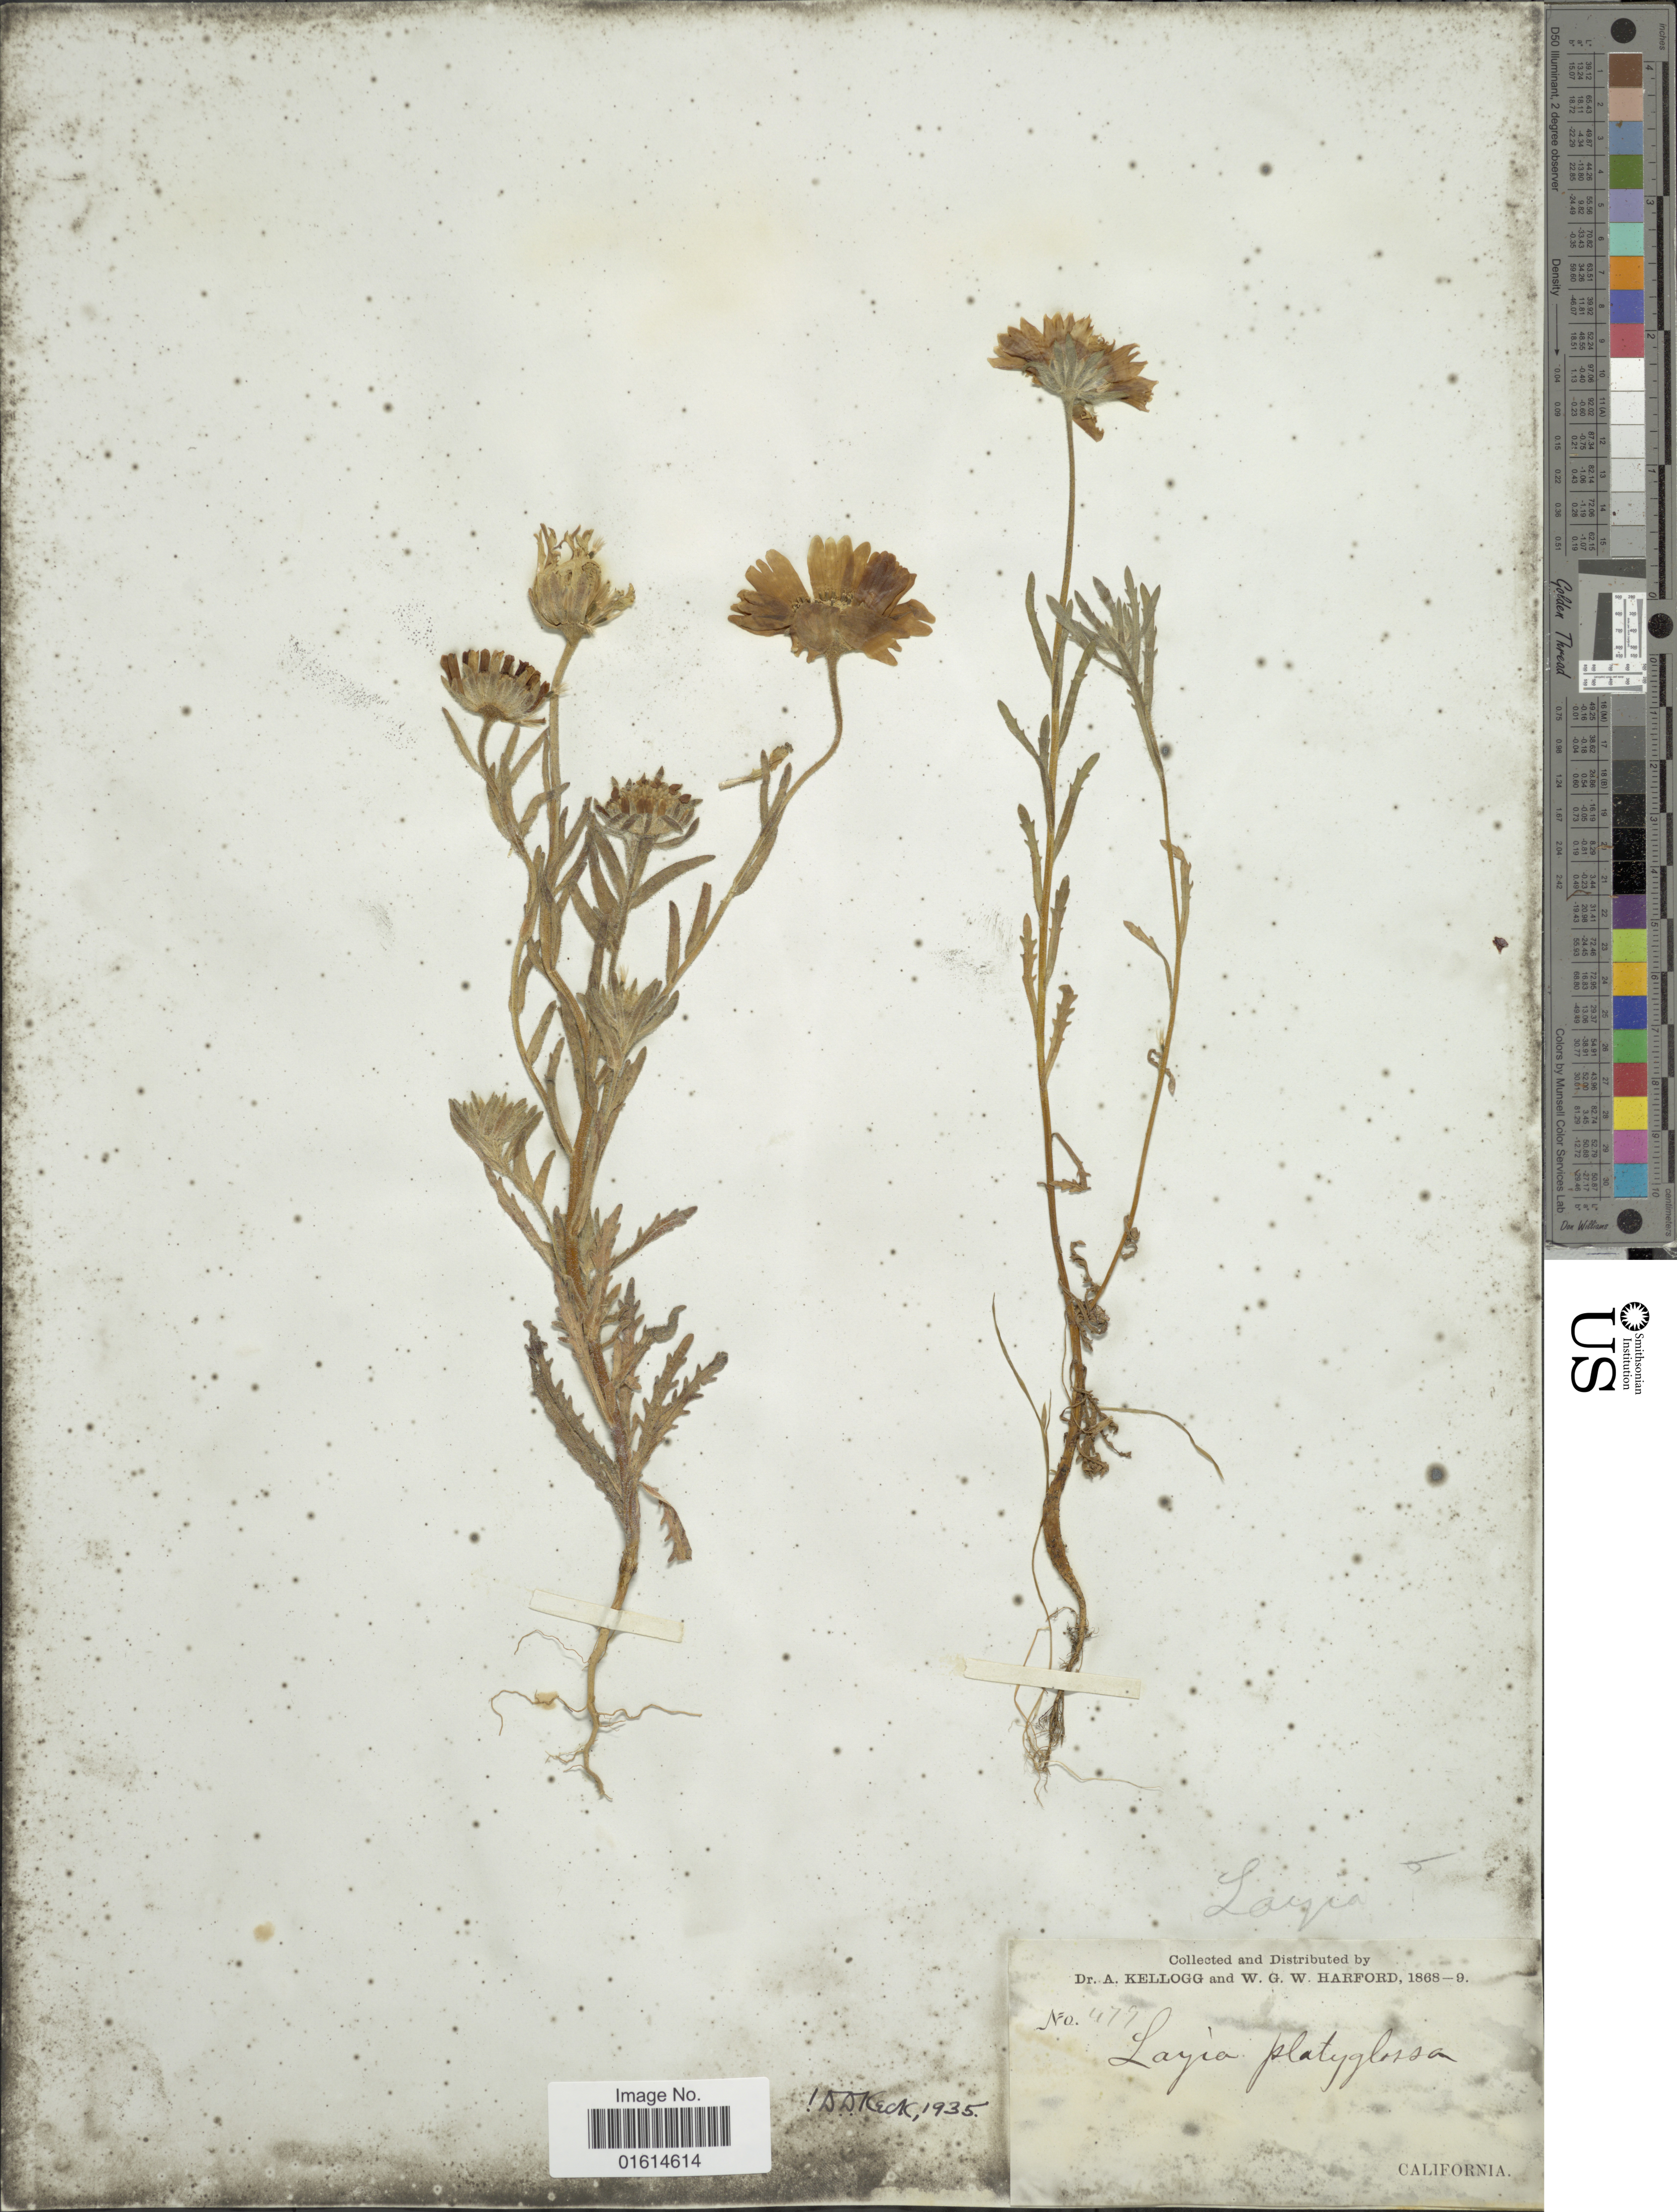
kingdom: Plantae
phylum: Tracheophyta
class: Magnoliopsida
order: Asterales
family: Asteraceae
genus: Layia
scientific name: Layia platyglossa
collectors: A. Kellogg & W. G. W. Harford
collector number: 479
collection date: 1868/1869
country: United States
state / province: California